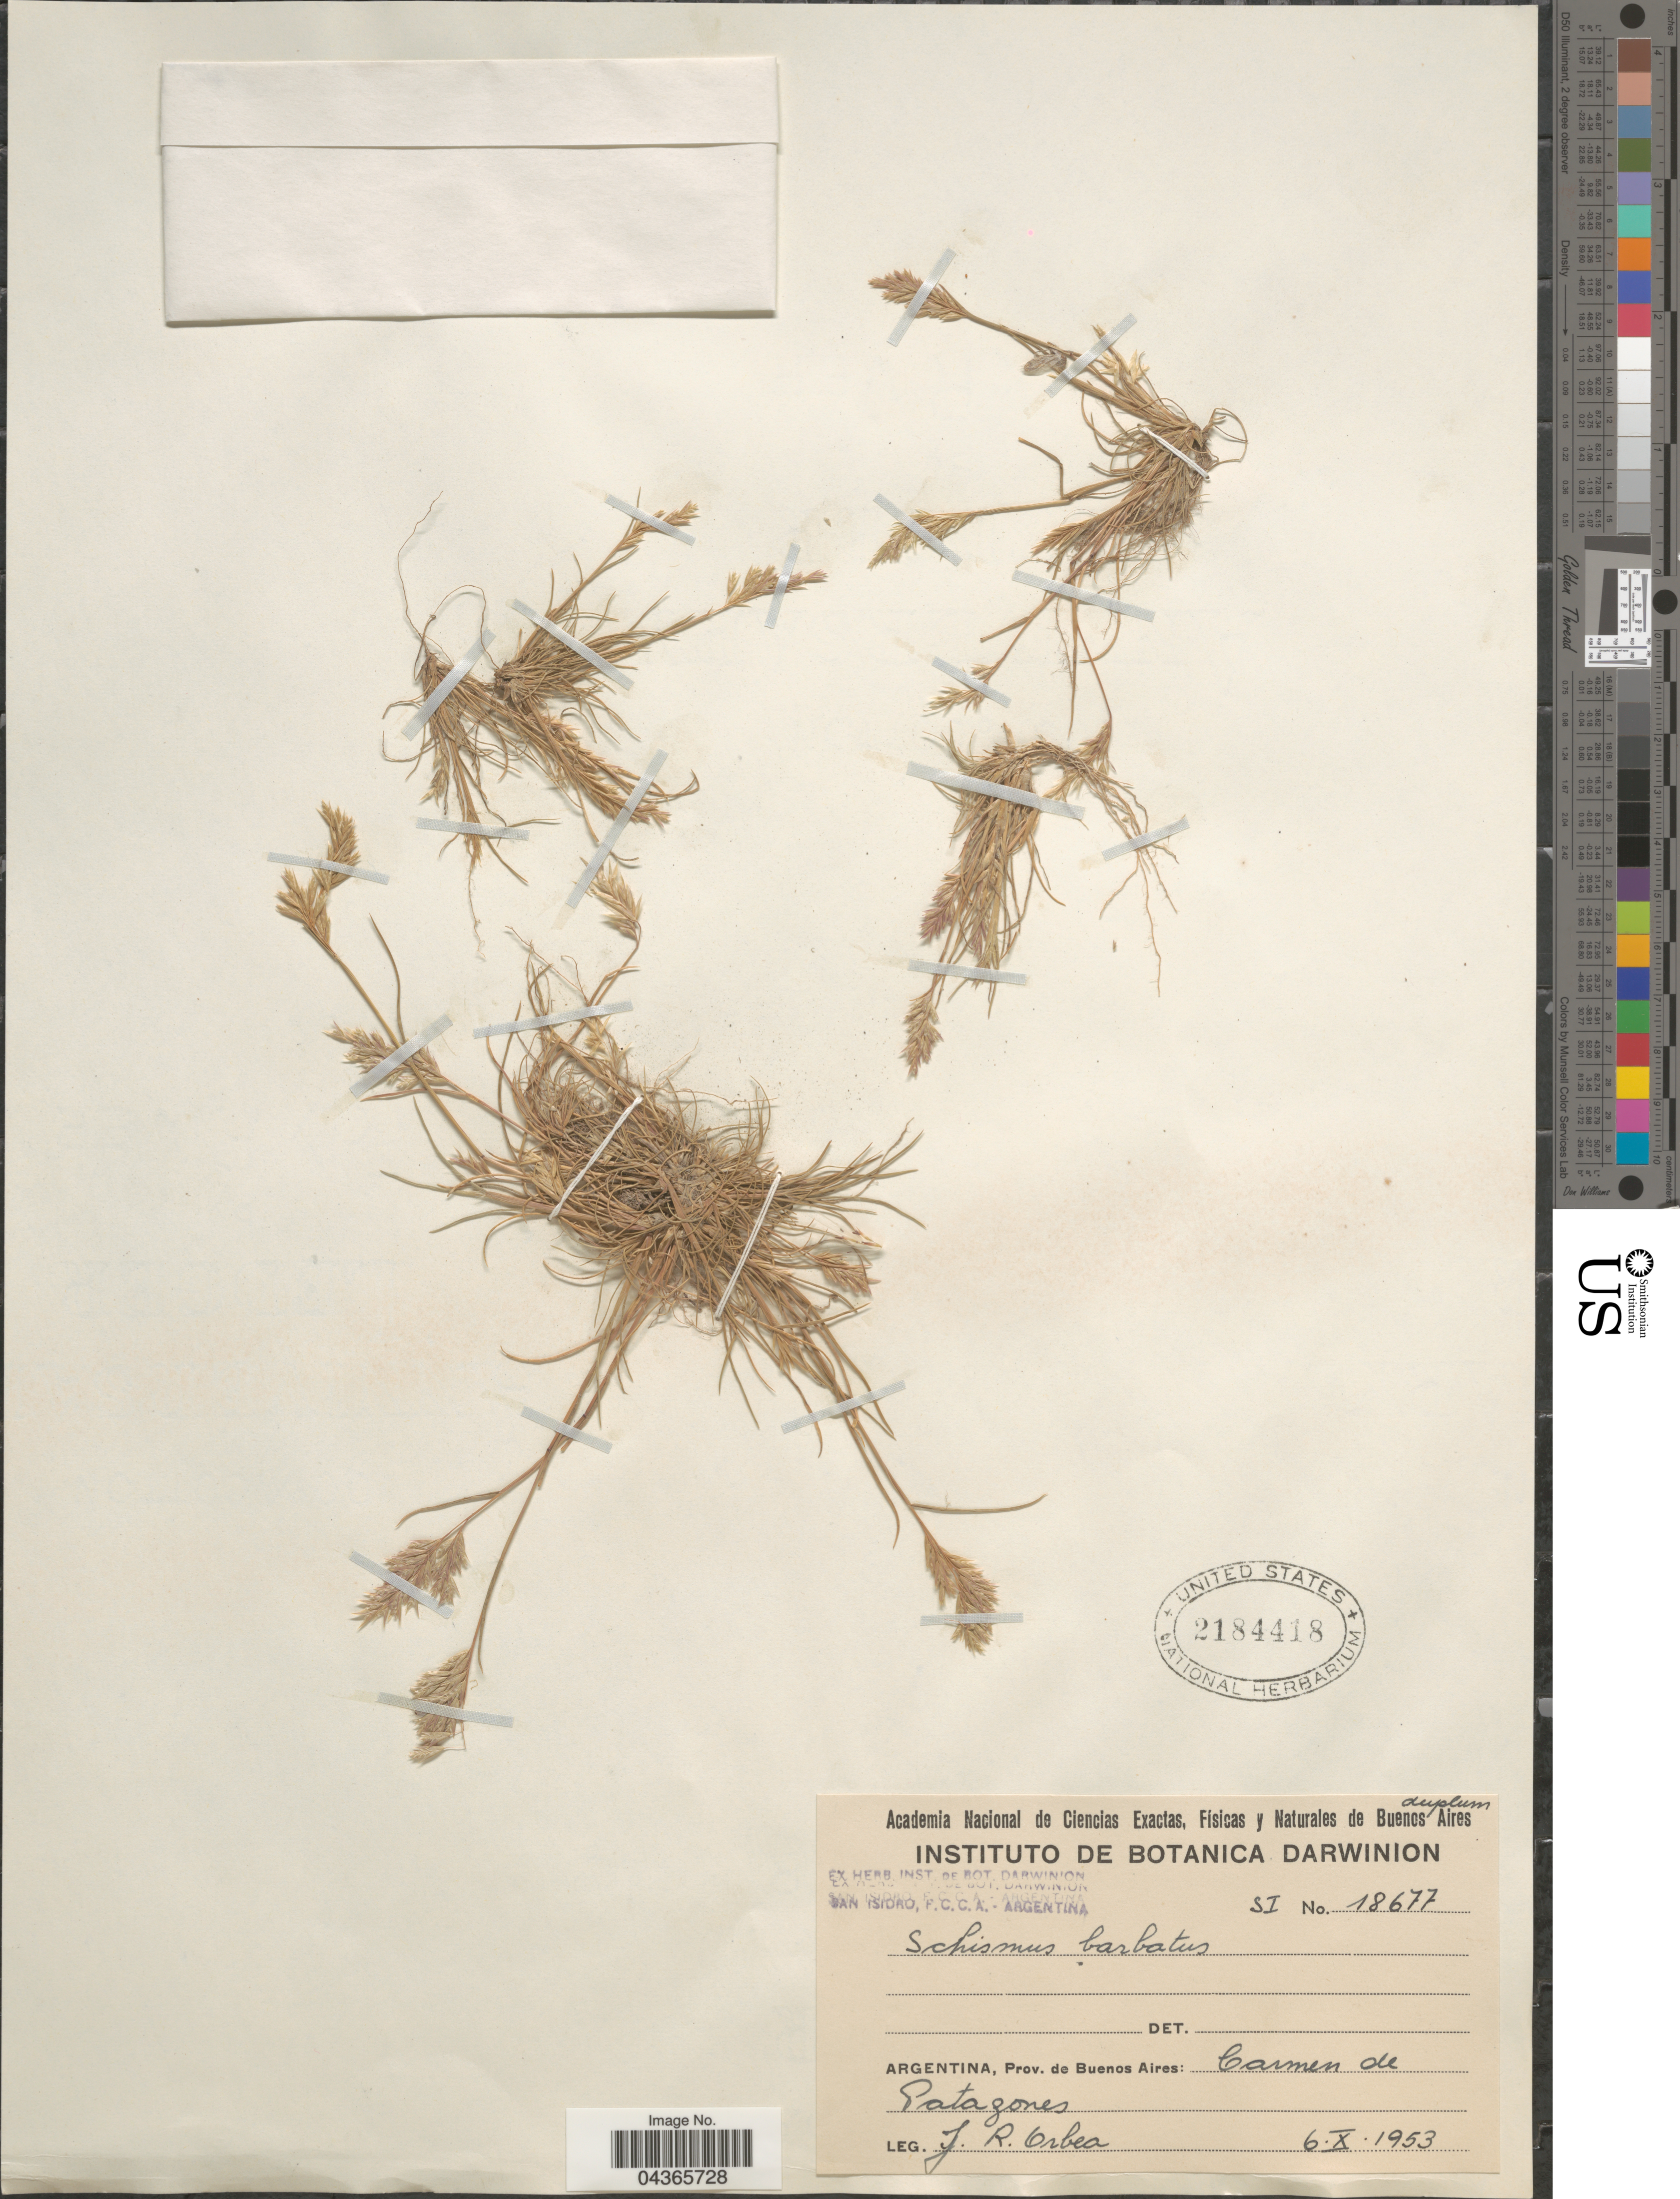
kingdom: Plantae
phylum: Tracheophyta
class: Liliopsida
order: Poales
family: Poaceae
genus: Schismus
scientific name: Schismus barbatus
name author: (L.) Thell.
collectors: J. Orbea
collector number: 18677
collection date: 1953-10-06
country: Argentina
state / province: Buenos Aires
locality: Carmen de Patagones.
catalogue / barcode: US 2184418